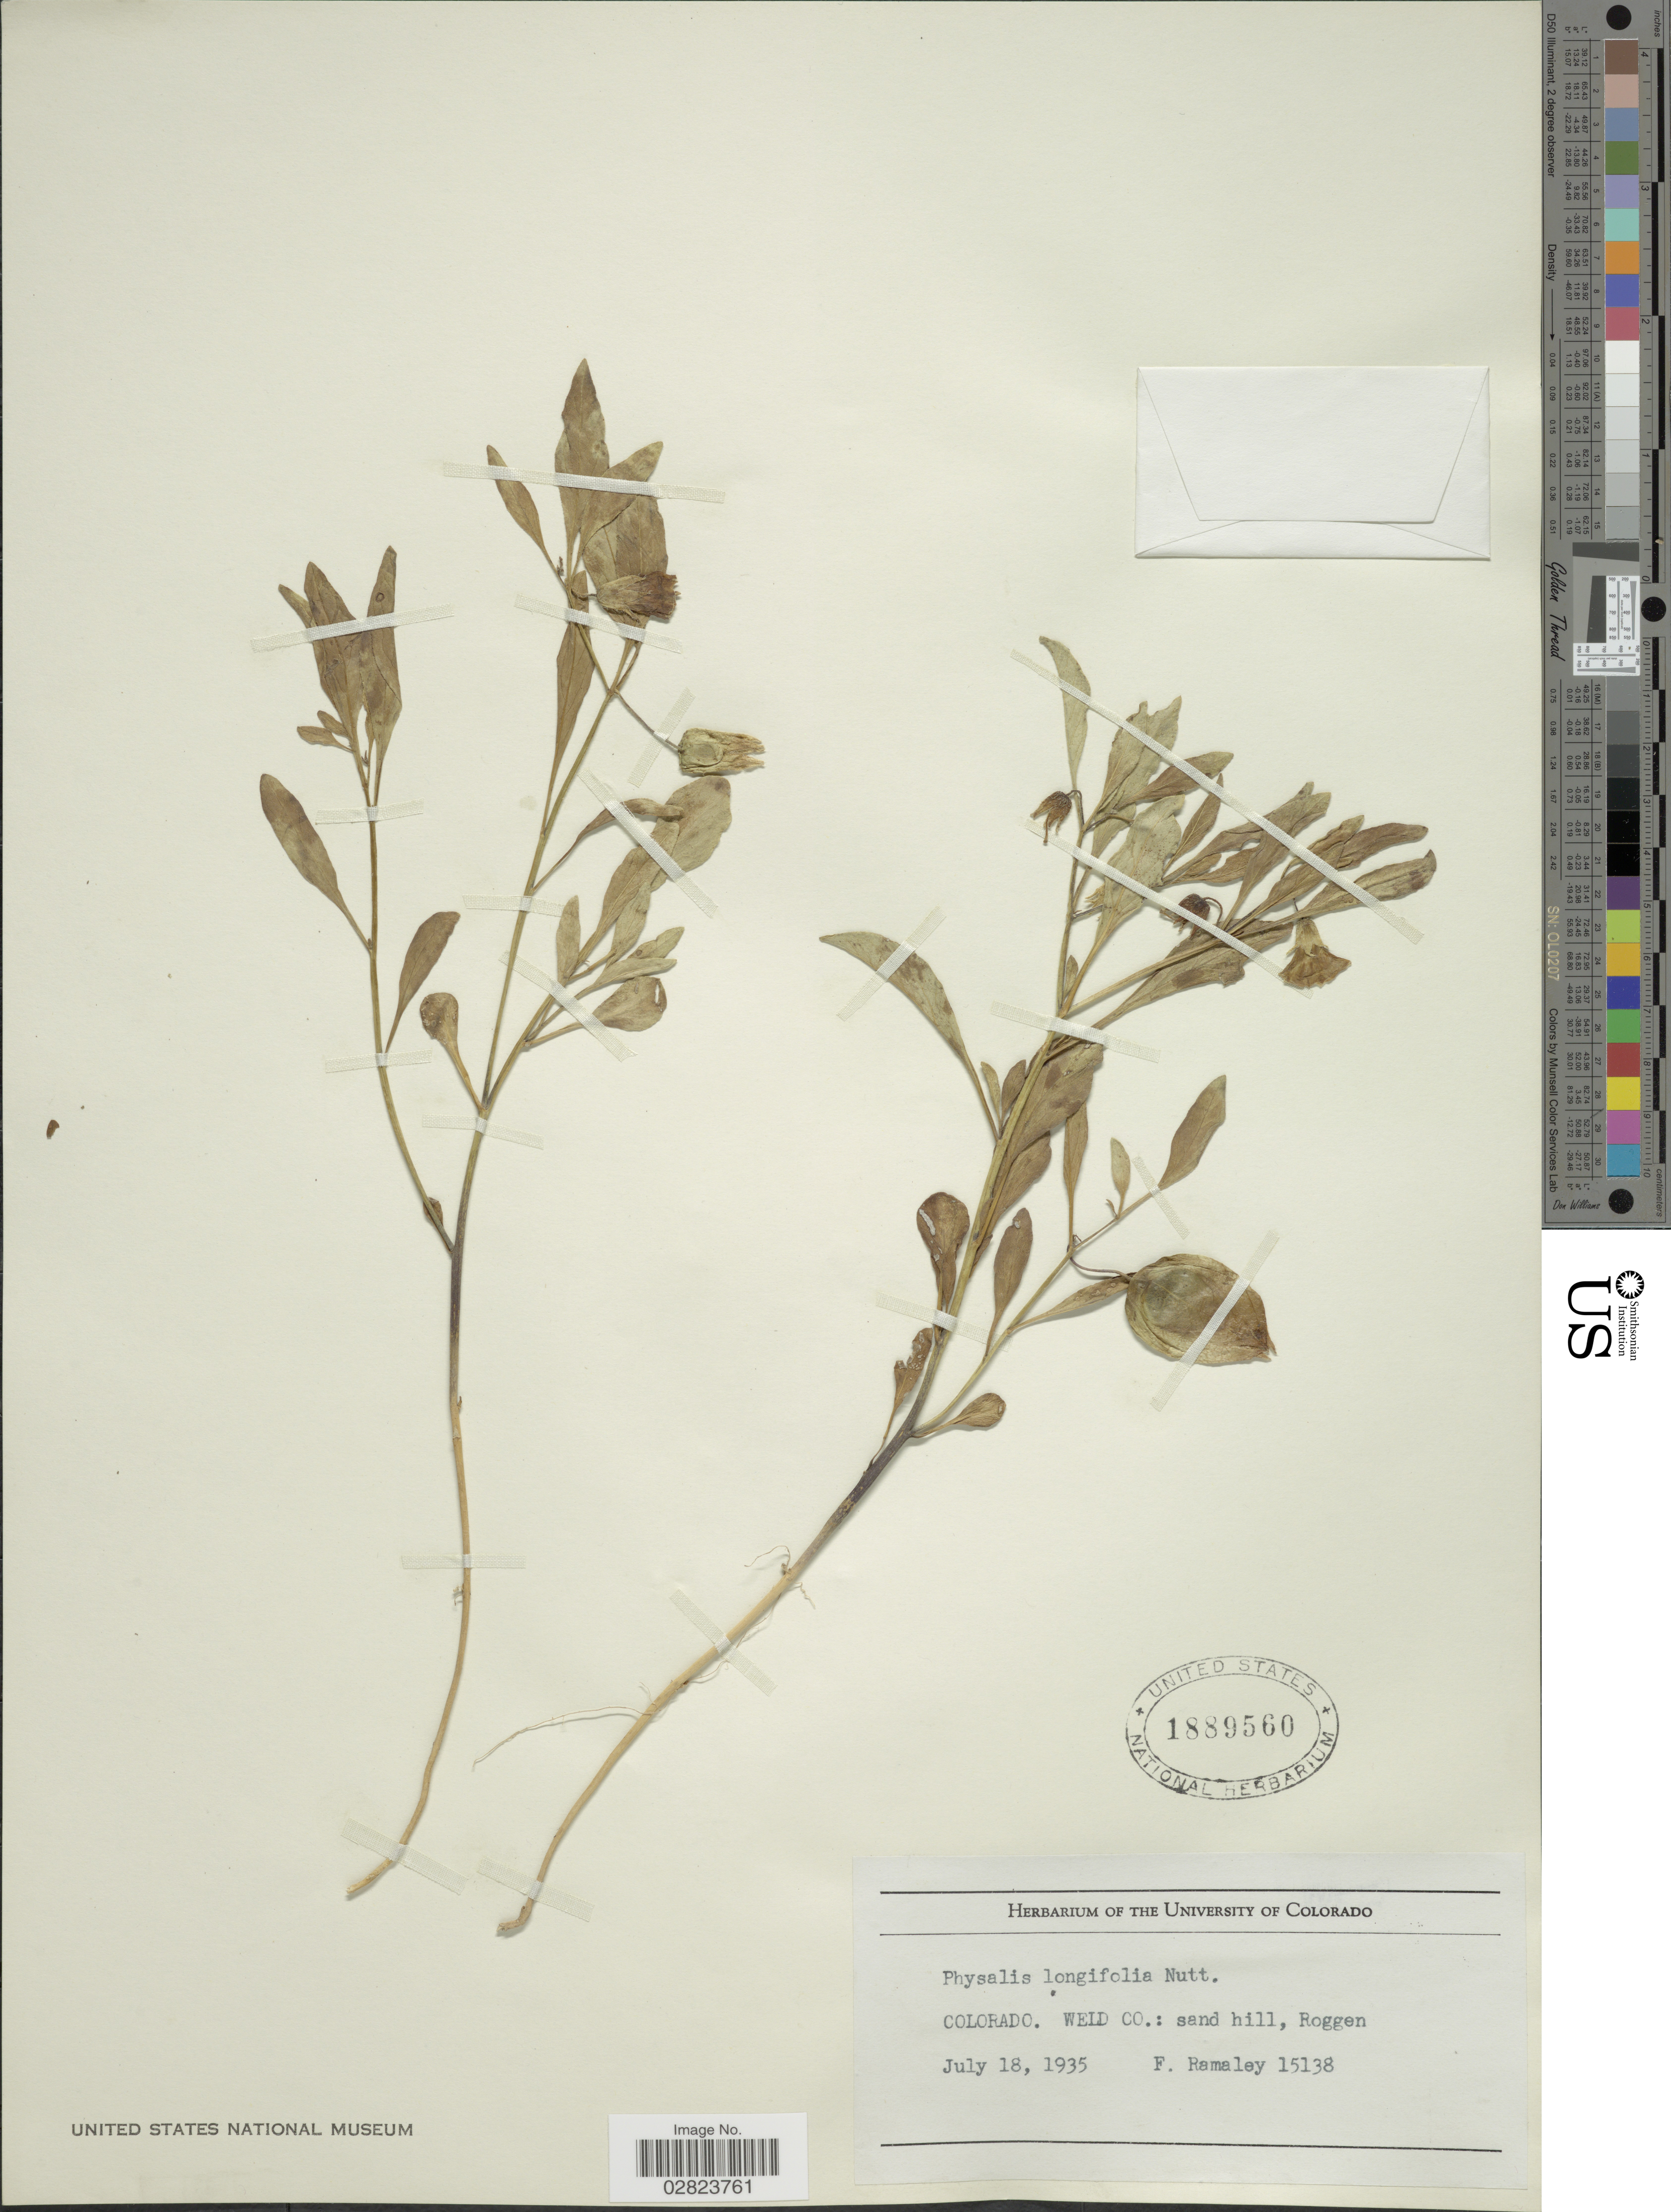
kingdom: Plantae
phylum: Tracheophyta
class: Magnoliopsida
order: Solanales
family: Solanaceae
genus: Physalis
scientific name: Physalis longifolia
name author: Nutt.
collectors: F. Ramaley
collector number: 15138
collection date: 1935-07-18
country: United States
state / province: Colorado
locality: Weld Co.: sand hill, Roggen.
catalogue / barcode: US 1889560